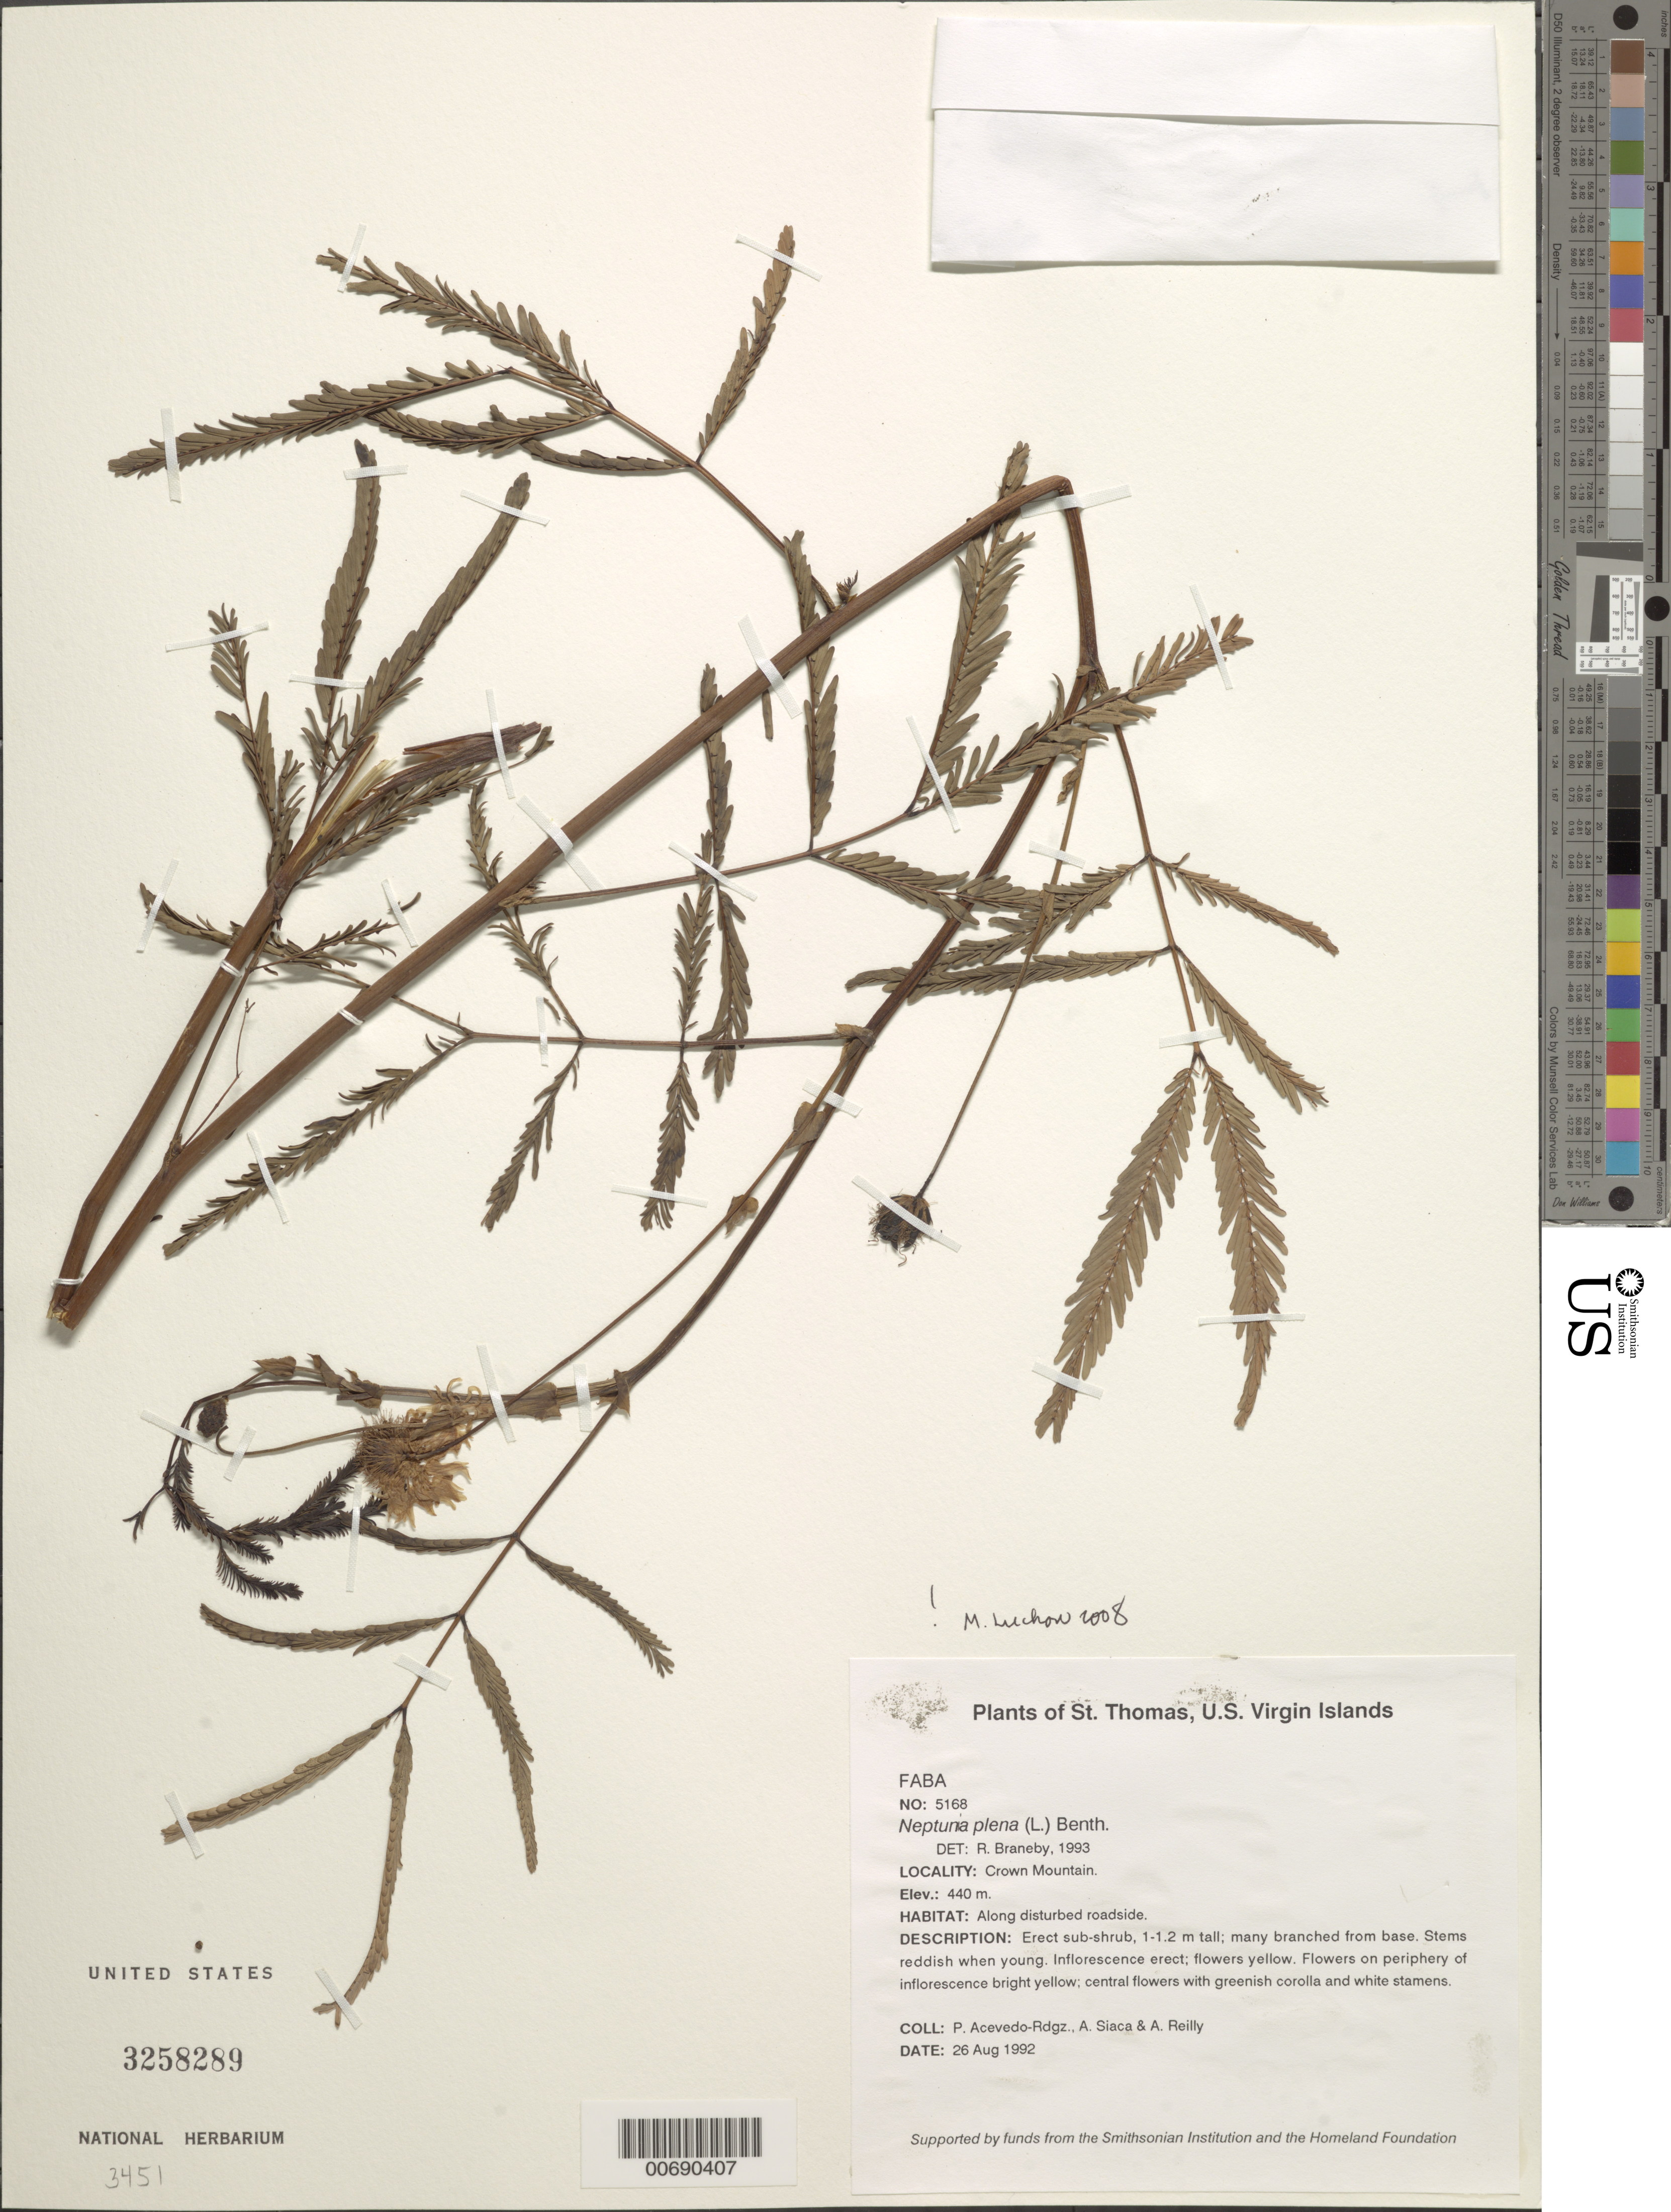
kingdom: Plantae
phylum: Tracheophyta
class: Magnoliopsida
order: Fabales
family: Fabaceae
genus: Neptunia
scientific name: Neptunia plena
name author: (L.) Benth.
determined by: Barneby, Rupert C., (NY)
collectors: P. Acevedo-Rodr., A. Siaca & A. Reilly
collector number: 5168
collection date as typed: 26 Aug 1992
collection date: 1992-08-26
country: U.S. Virgin Islands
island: St. Thomas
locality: Crown Mountain.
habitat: Along disturbed roadside.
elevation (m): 440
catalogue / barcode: US 3258289